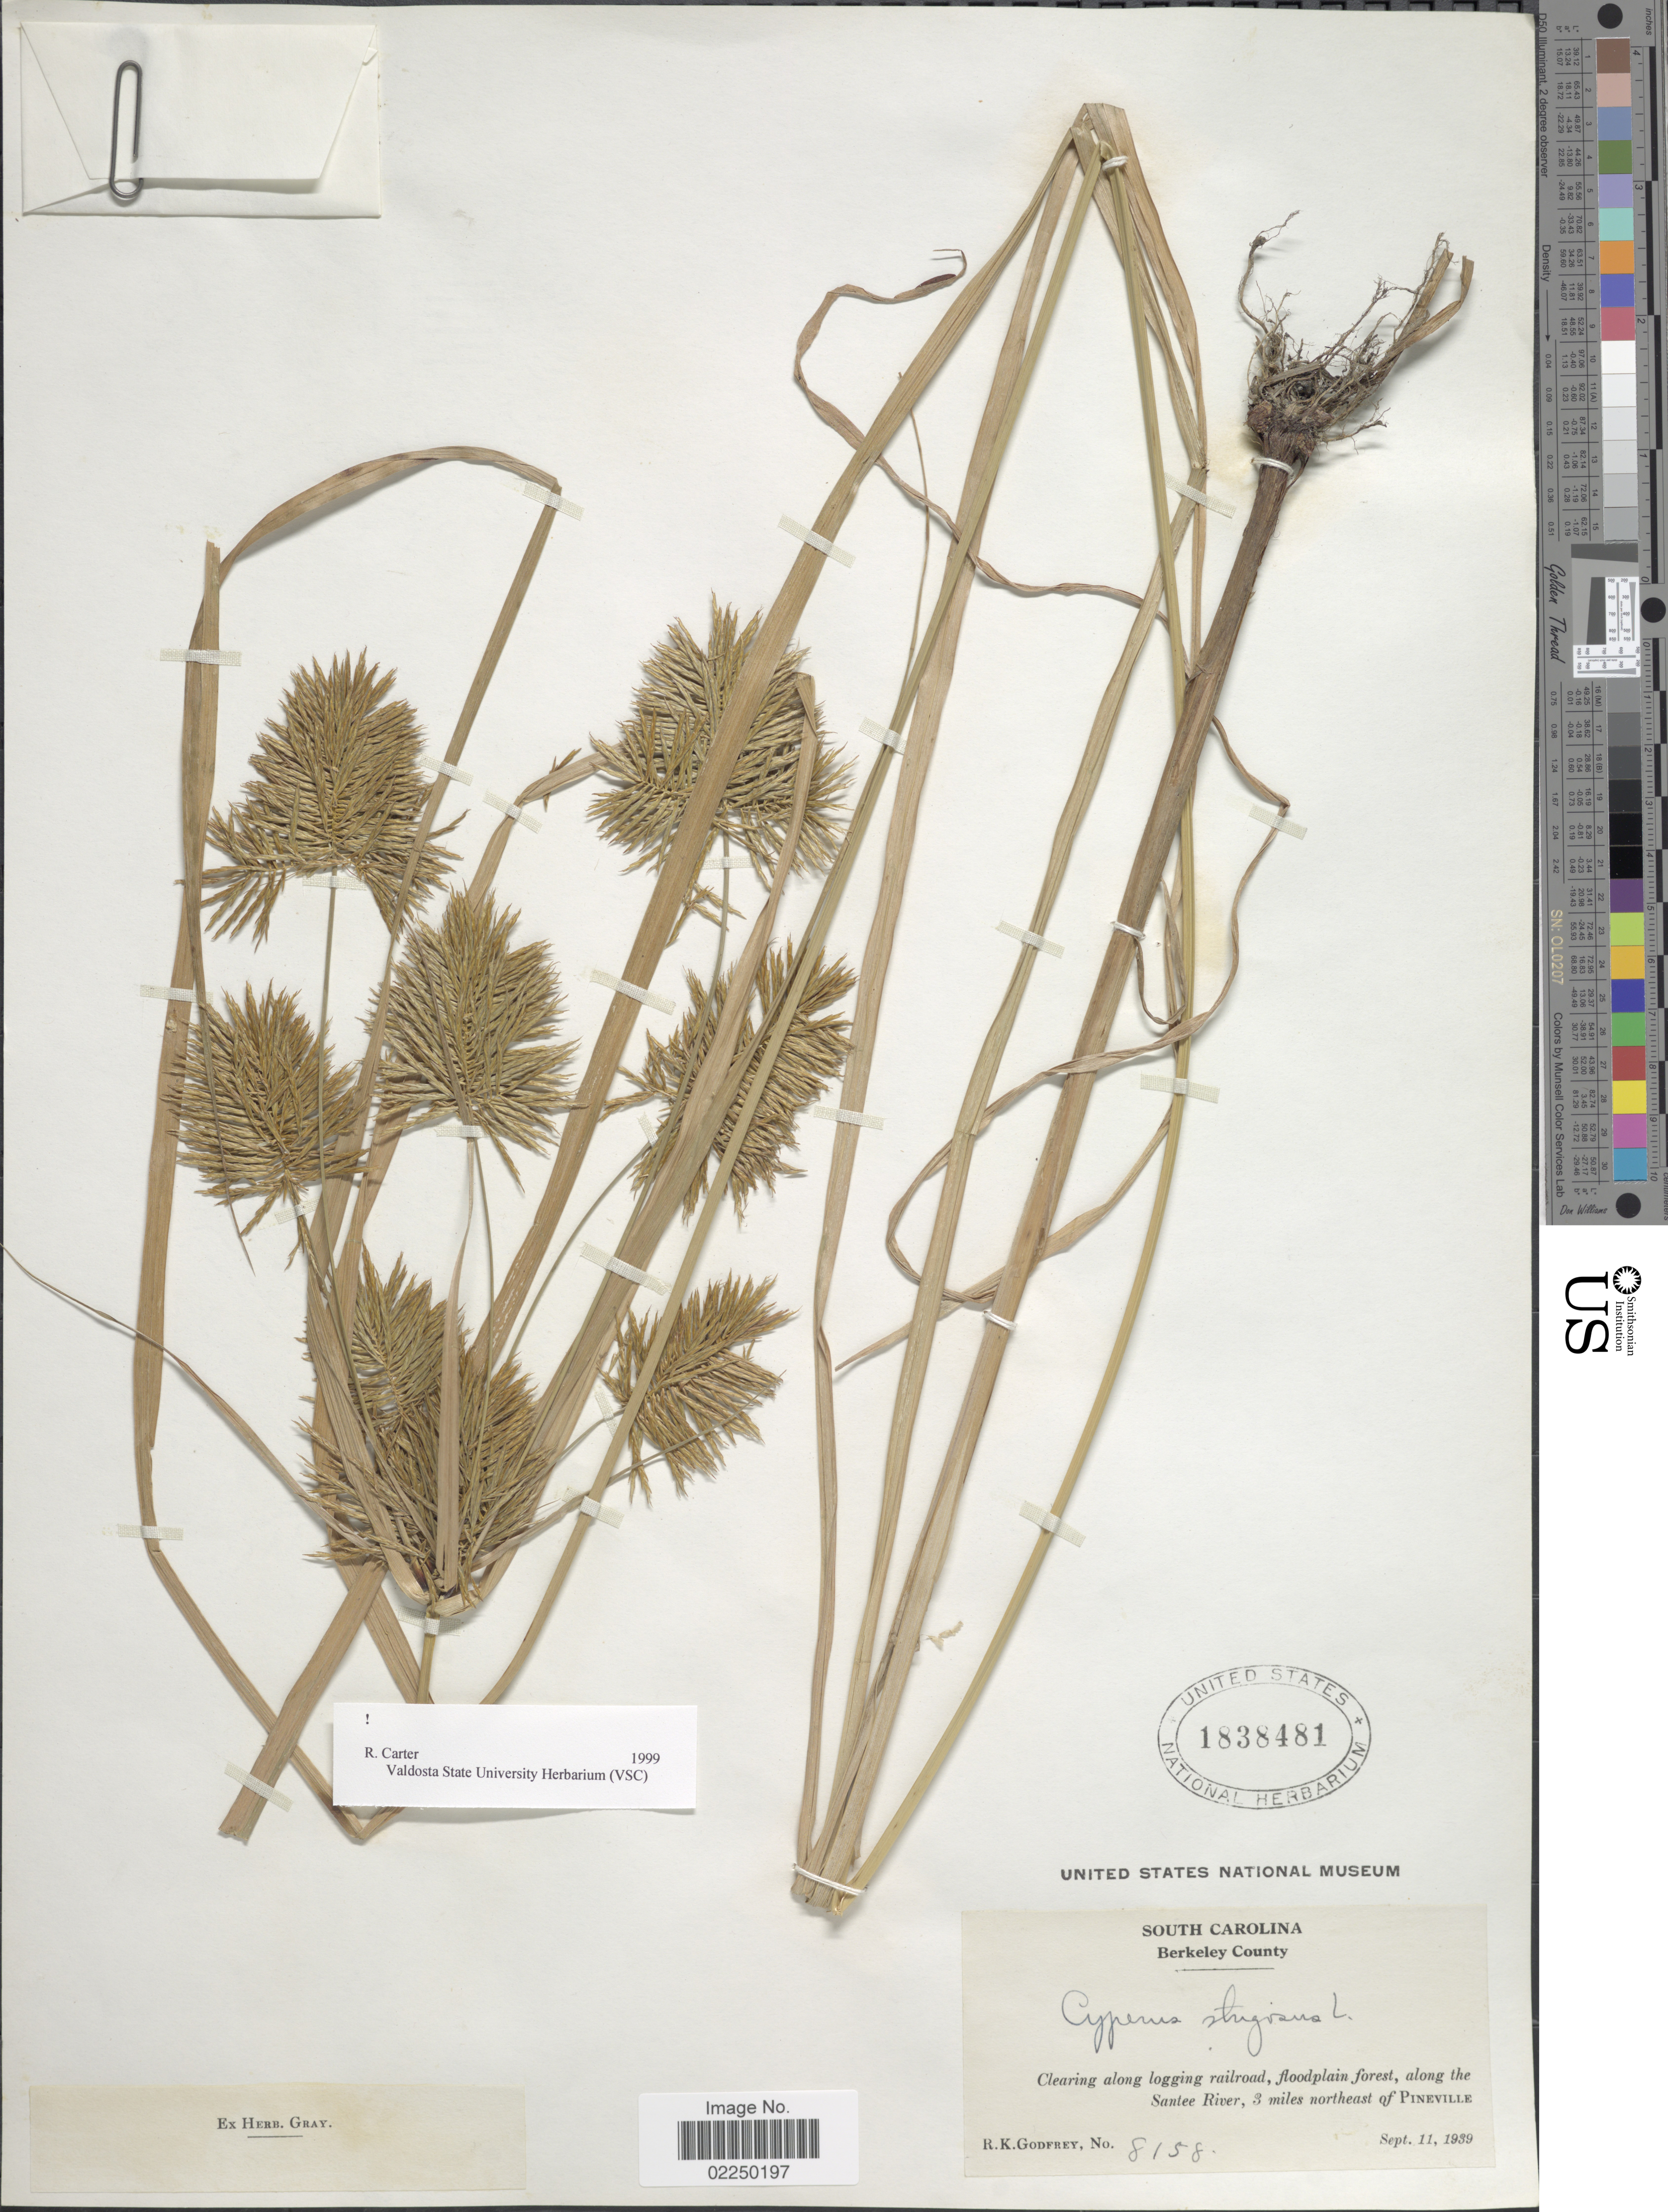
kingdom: Plantae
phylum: Tracheophyta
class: Liliopsida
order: Poales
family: Cyperaceae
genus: Cyperus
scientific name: Cyperus strigosus L.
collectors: R. K. Godfrey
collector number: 8158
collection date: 1939-09-11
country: United States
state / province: South Carolina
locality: Clearing along logging railroad, floodplain forest, along the Santee River, 3 miles northeast of Pineville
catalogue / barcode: US 1838481